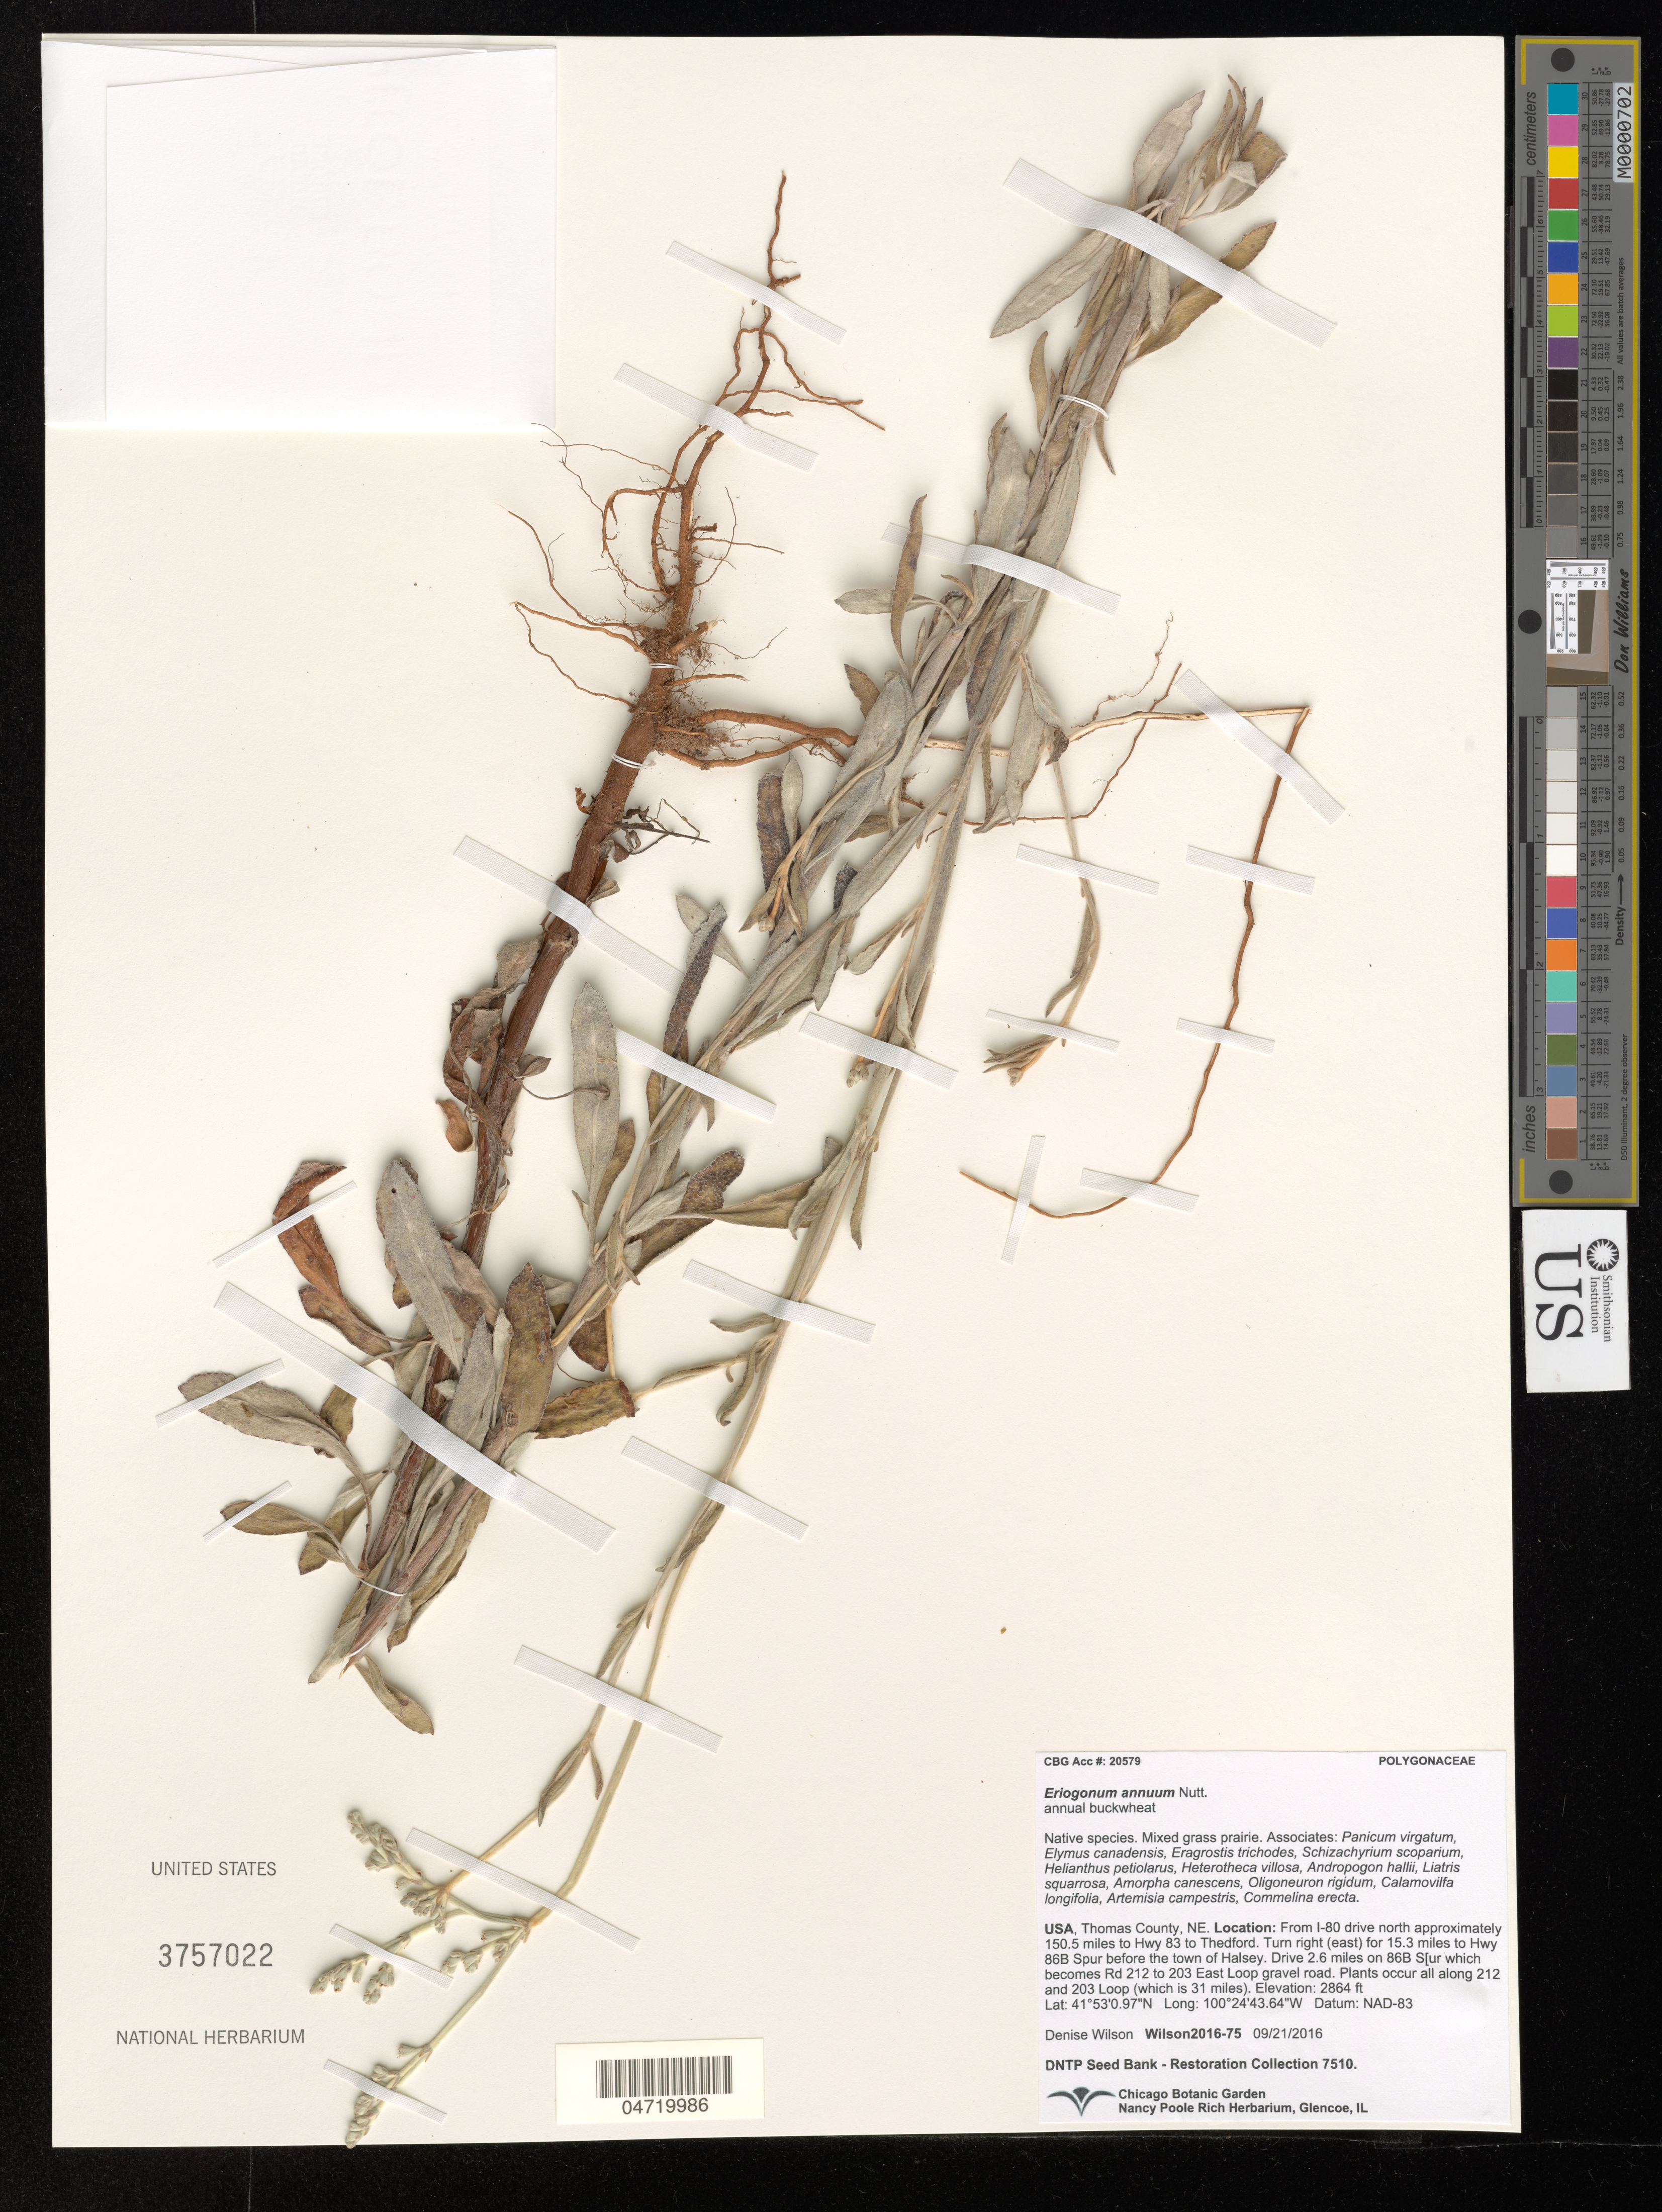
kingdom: Plantae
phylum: Tracheophyta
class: Magnoliopsida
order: Caryophyllales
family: Polygonaceae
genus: Eriogonum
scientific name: Eriogonum annuum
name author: Nutt.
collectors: D. Wilson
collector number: Wilson2016-75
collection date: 2016-09-21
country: United States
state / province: Nebraska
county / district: Thomas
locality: Thomas County. From I-80 drive north approximately 150.5 miles to Hwy 83 to Thedford. Turn right (east) for 15.3 miles to Hwy 86B Spur before the town of Halsey. Drive 2.6 miles on 86B S[ur which becomes Rd 212 to 203 East Loop gravel road. Plants occur all along 212 and 203 Loop (which is 31 miles).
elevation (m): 873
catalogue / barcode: US 3757022